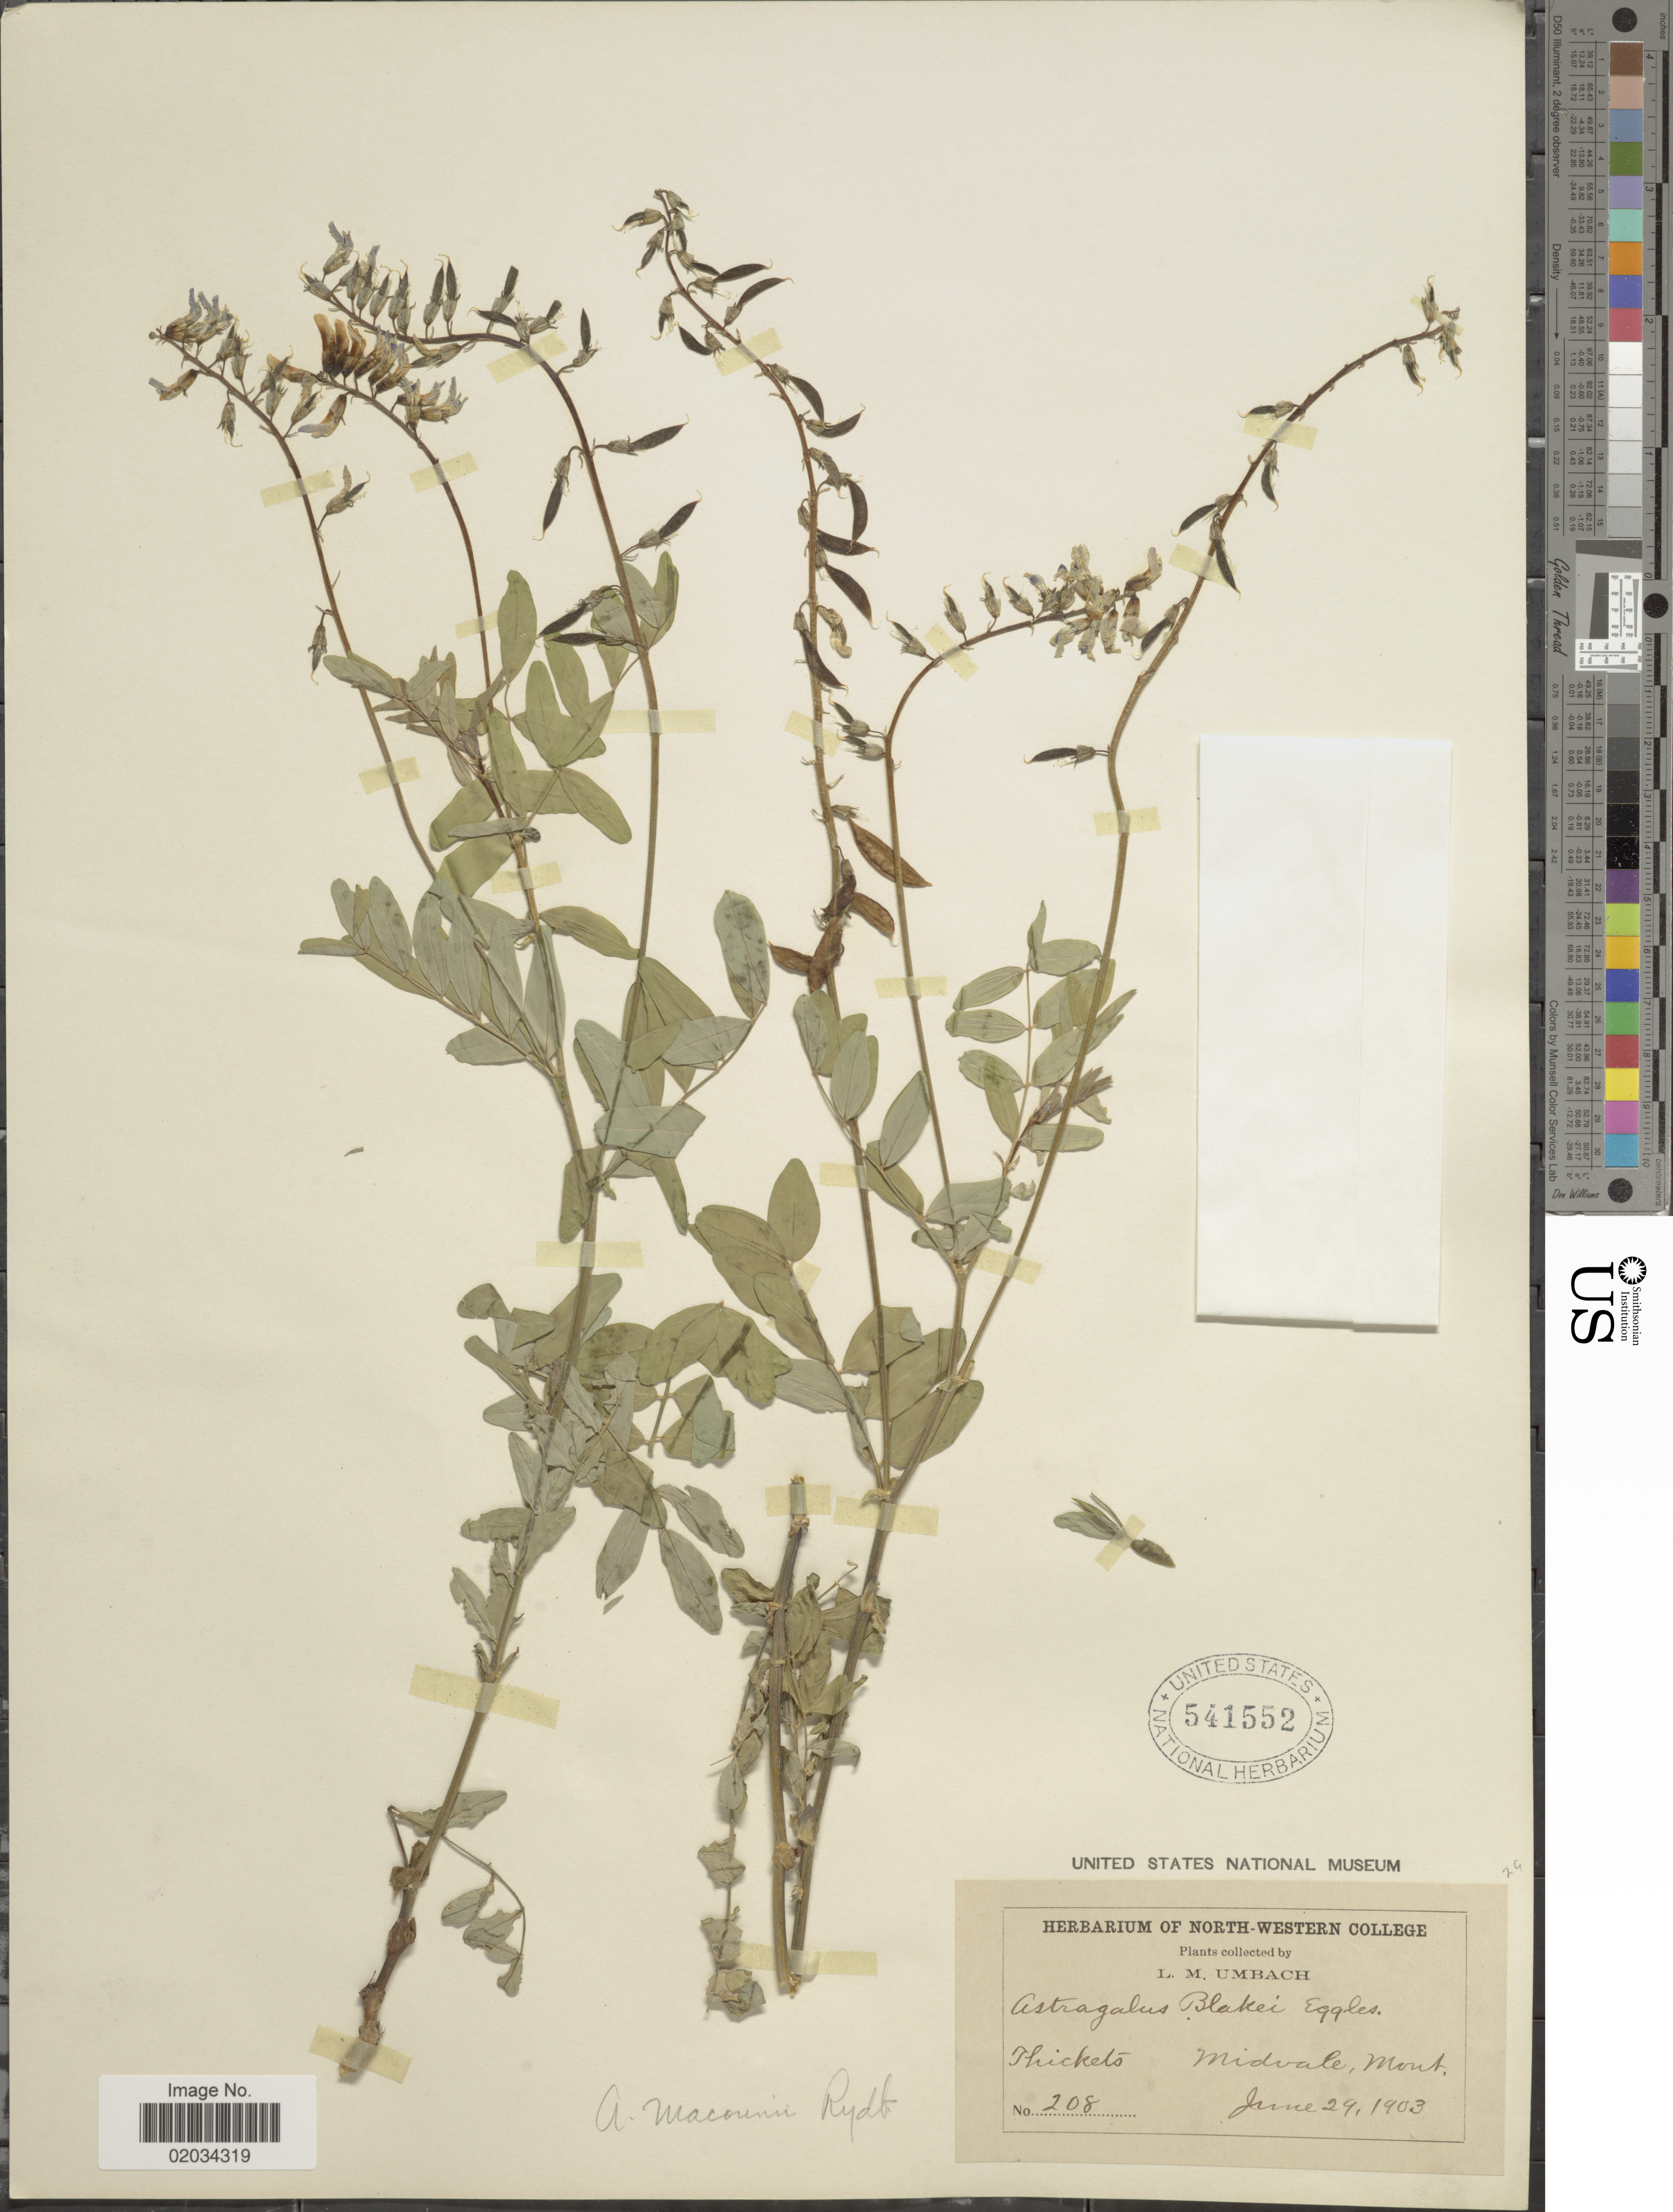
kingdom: Plantae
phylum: Tracheophyta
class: Magnoliopsida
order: Fabales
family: Fabaceae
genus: Astragalus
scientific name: Astragalus robbinsii var. minor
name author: (Hook.) Barneby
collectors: L. M. Umbach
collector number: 208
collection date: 1903-06-29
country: United States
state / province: Montana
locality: Midvale, Mont.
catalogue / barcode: US 541552